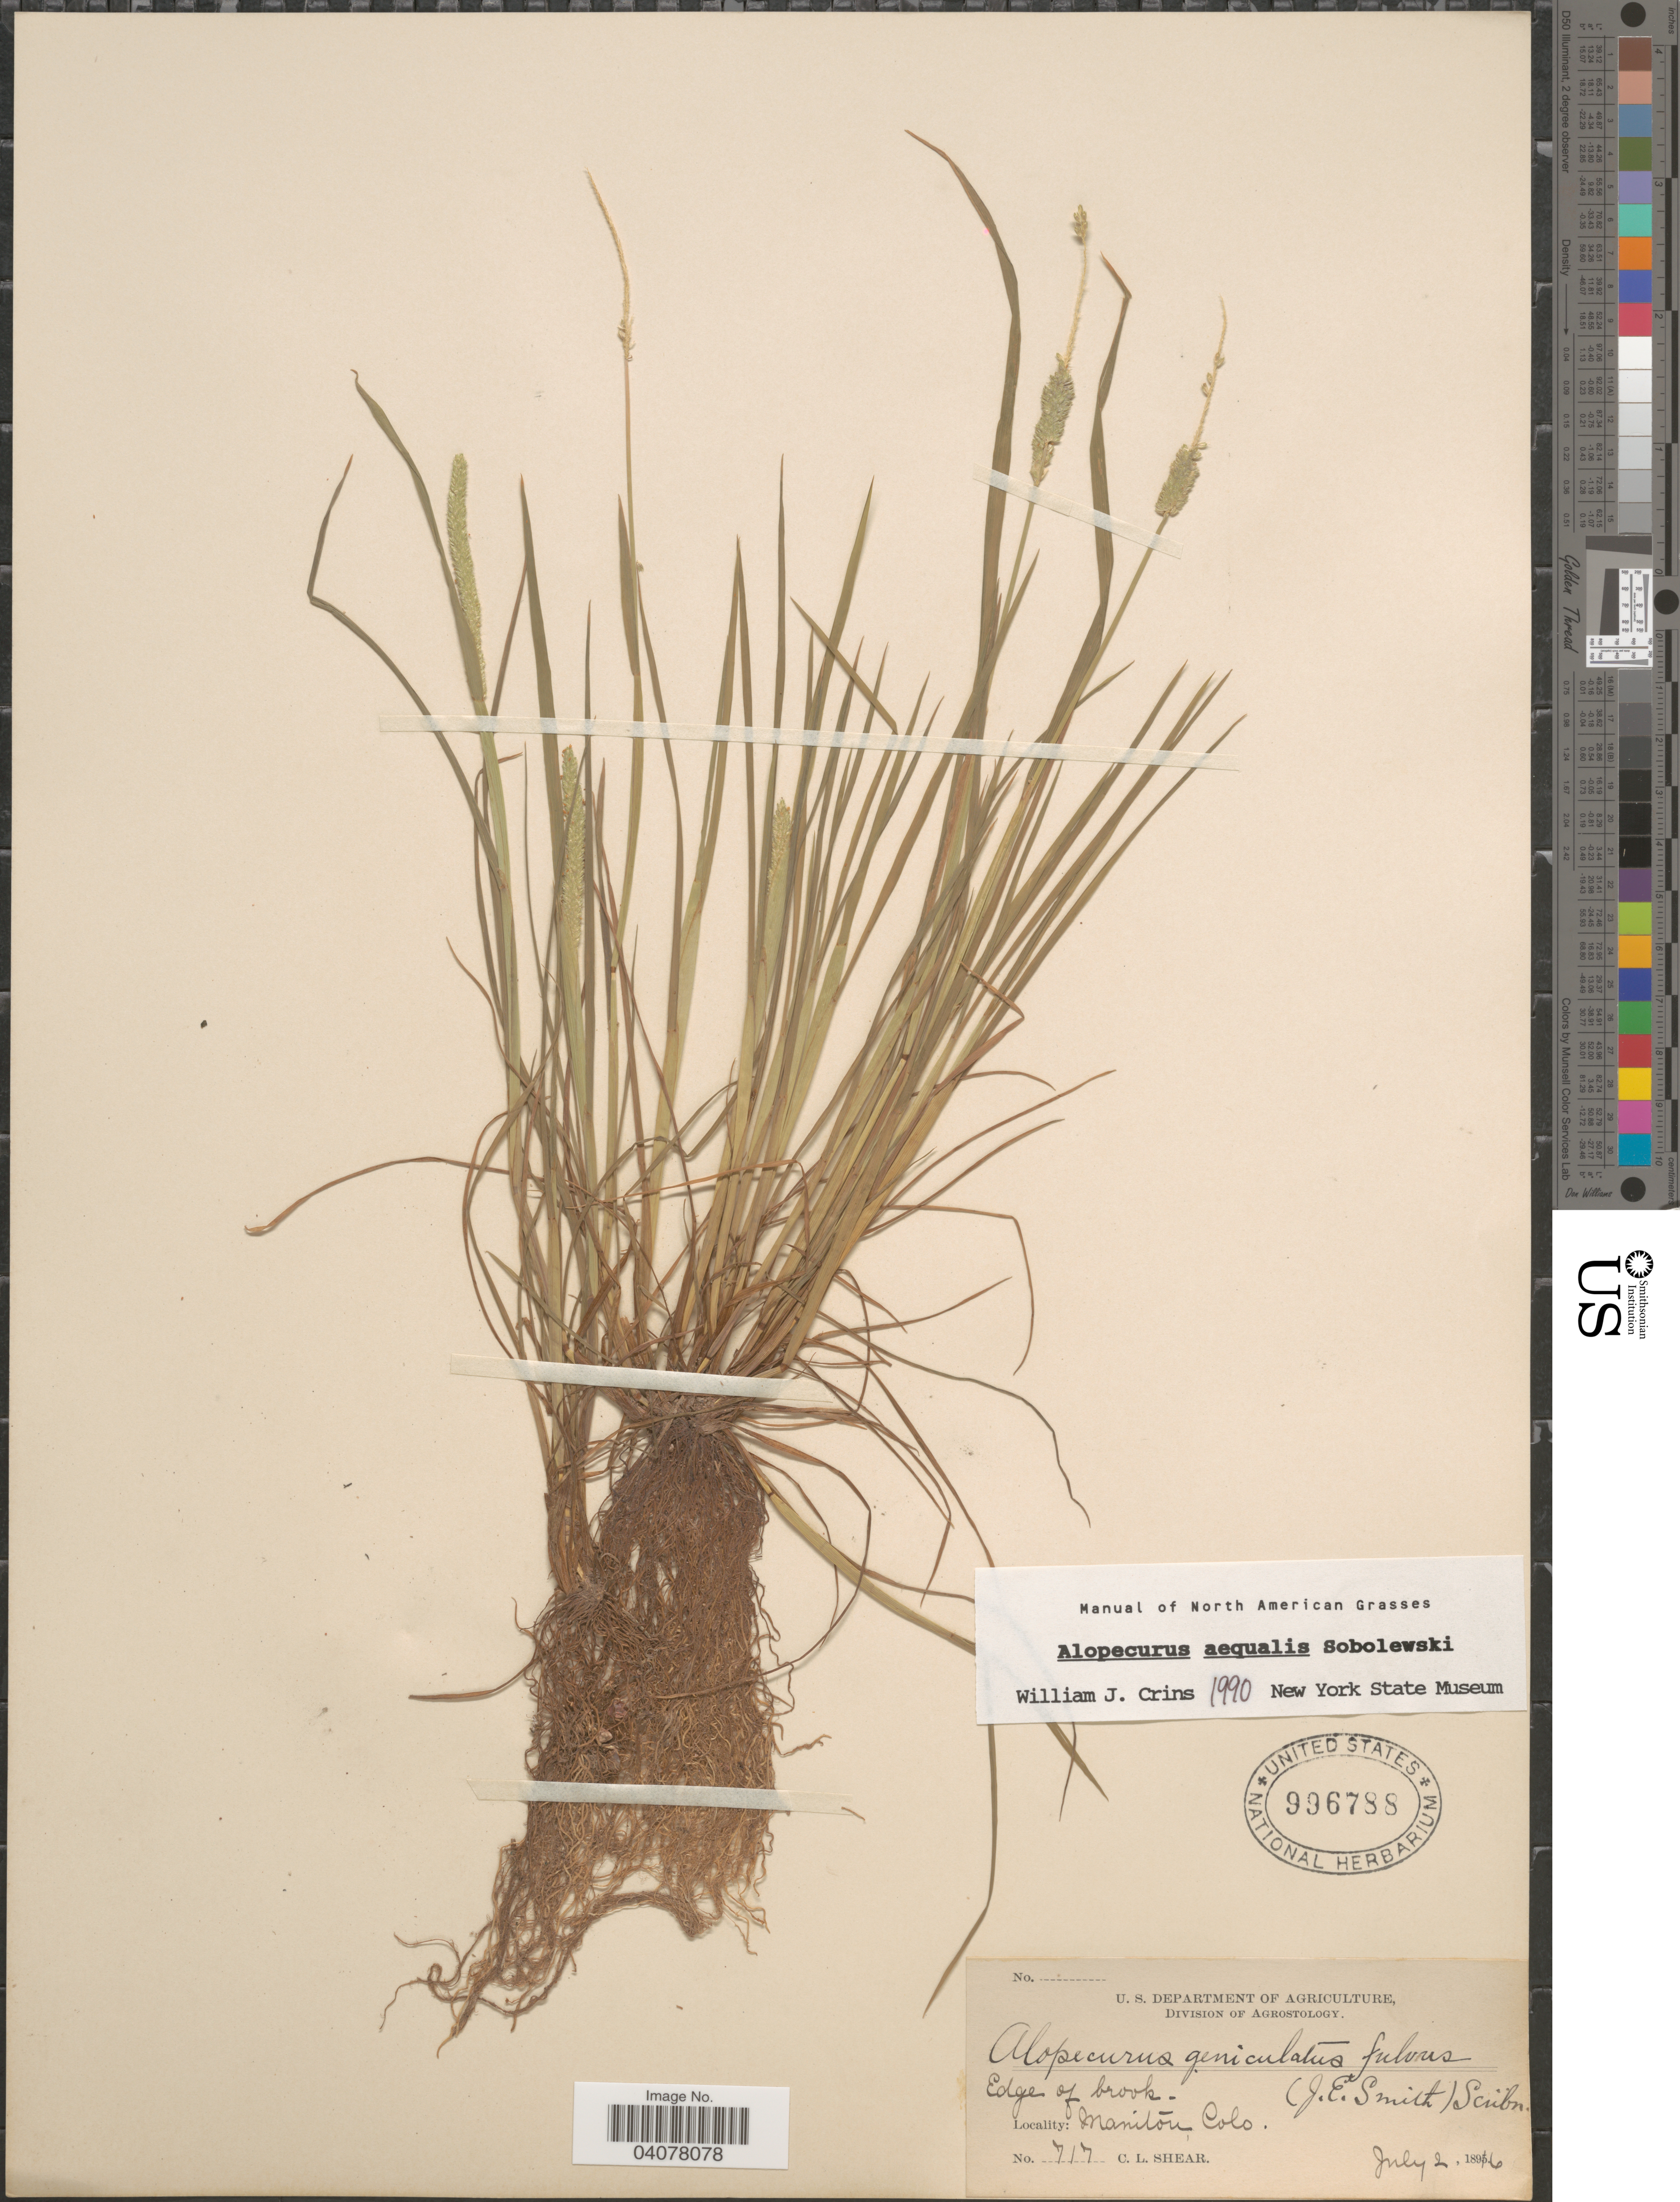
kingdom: Plantae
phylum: Tracheophyta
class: Liliopsida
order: Poales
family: Poaceae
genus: Alopecurus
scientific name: Alopecurus aequalis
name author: Sobol.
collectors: C. L. Shear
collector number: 717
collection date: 1896-07-02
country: United States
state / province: Colorado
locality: Edge of brook. Manitou.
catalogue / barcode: US 996788